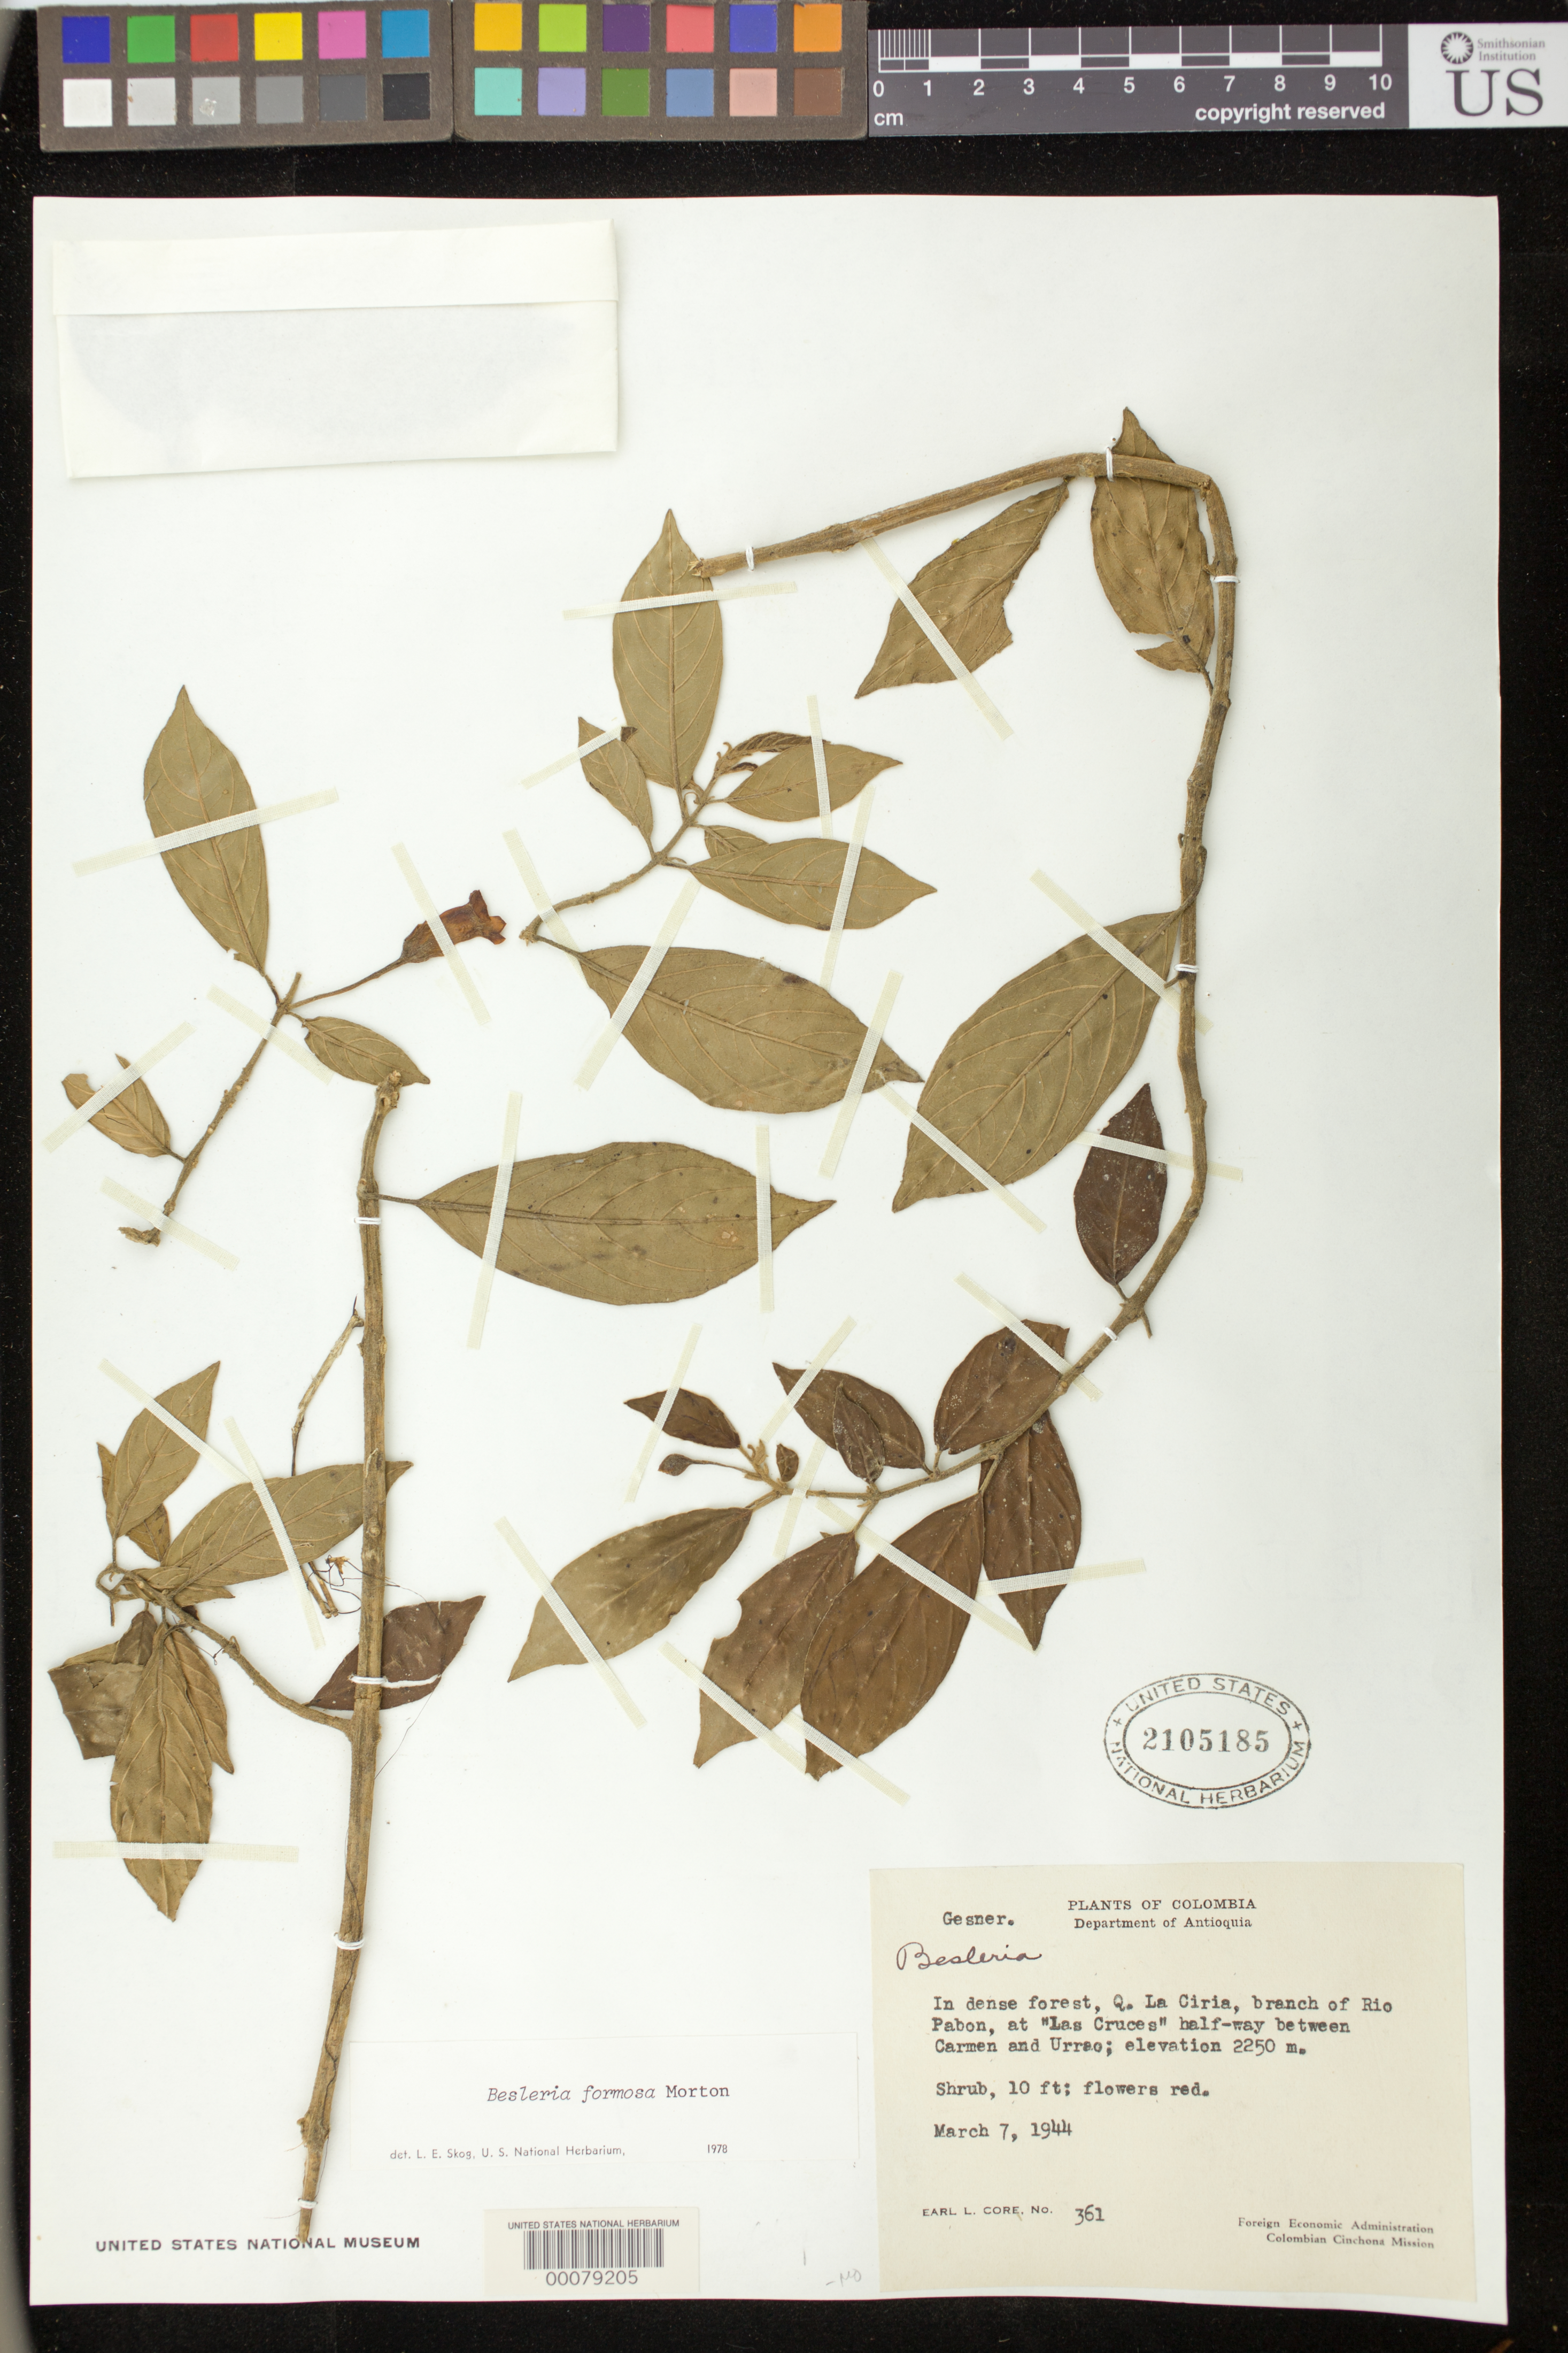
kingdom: Plantae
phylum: Tracheophyta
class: Magnoliopsida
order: Lamiales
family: Gesneriaceae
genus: Besleria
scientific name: Besleria amabilis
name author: C.V. Morton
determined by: Skog, Laurence E.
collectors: E. L. Core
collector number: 361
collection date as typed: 07 Mar 1944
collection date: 1944-03-07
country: Colombia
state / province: Antioquia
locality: Quebrada La Ciria, branch of Rio Pabon, at "Las Cruces" half-way between Carmen and Urrao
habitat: In dense forest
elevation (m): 2250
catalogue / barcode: US 2105185